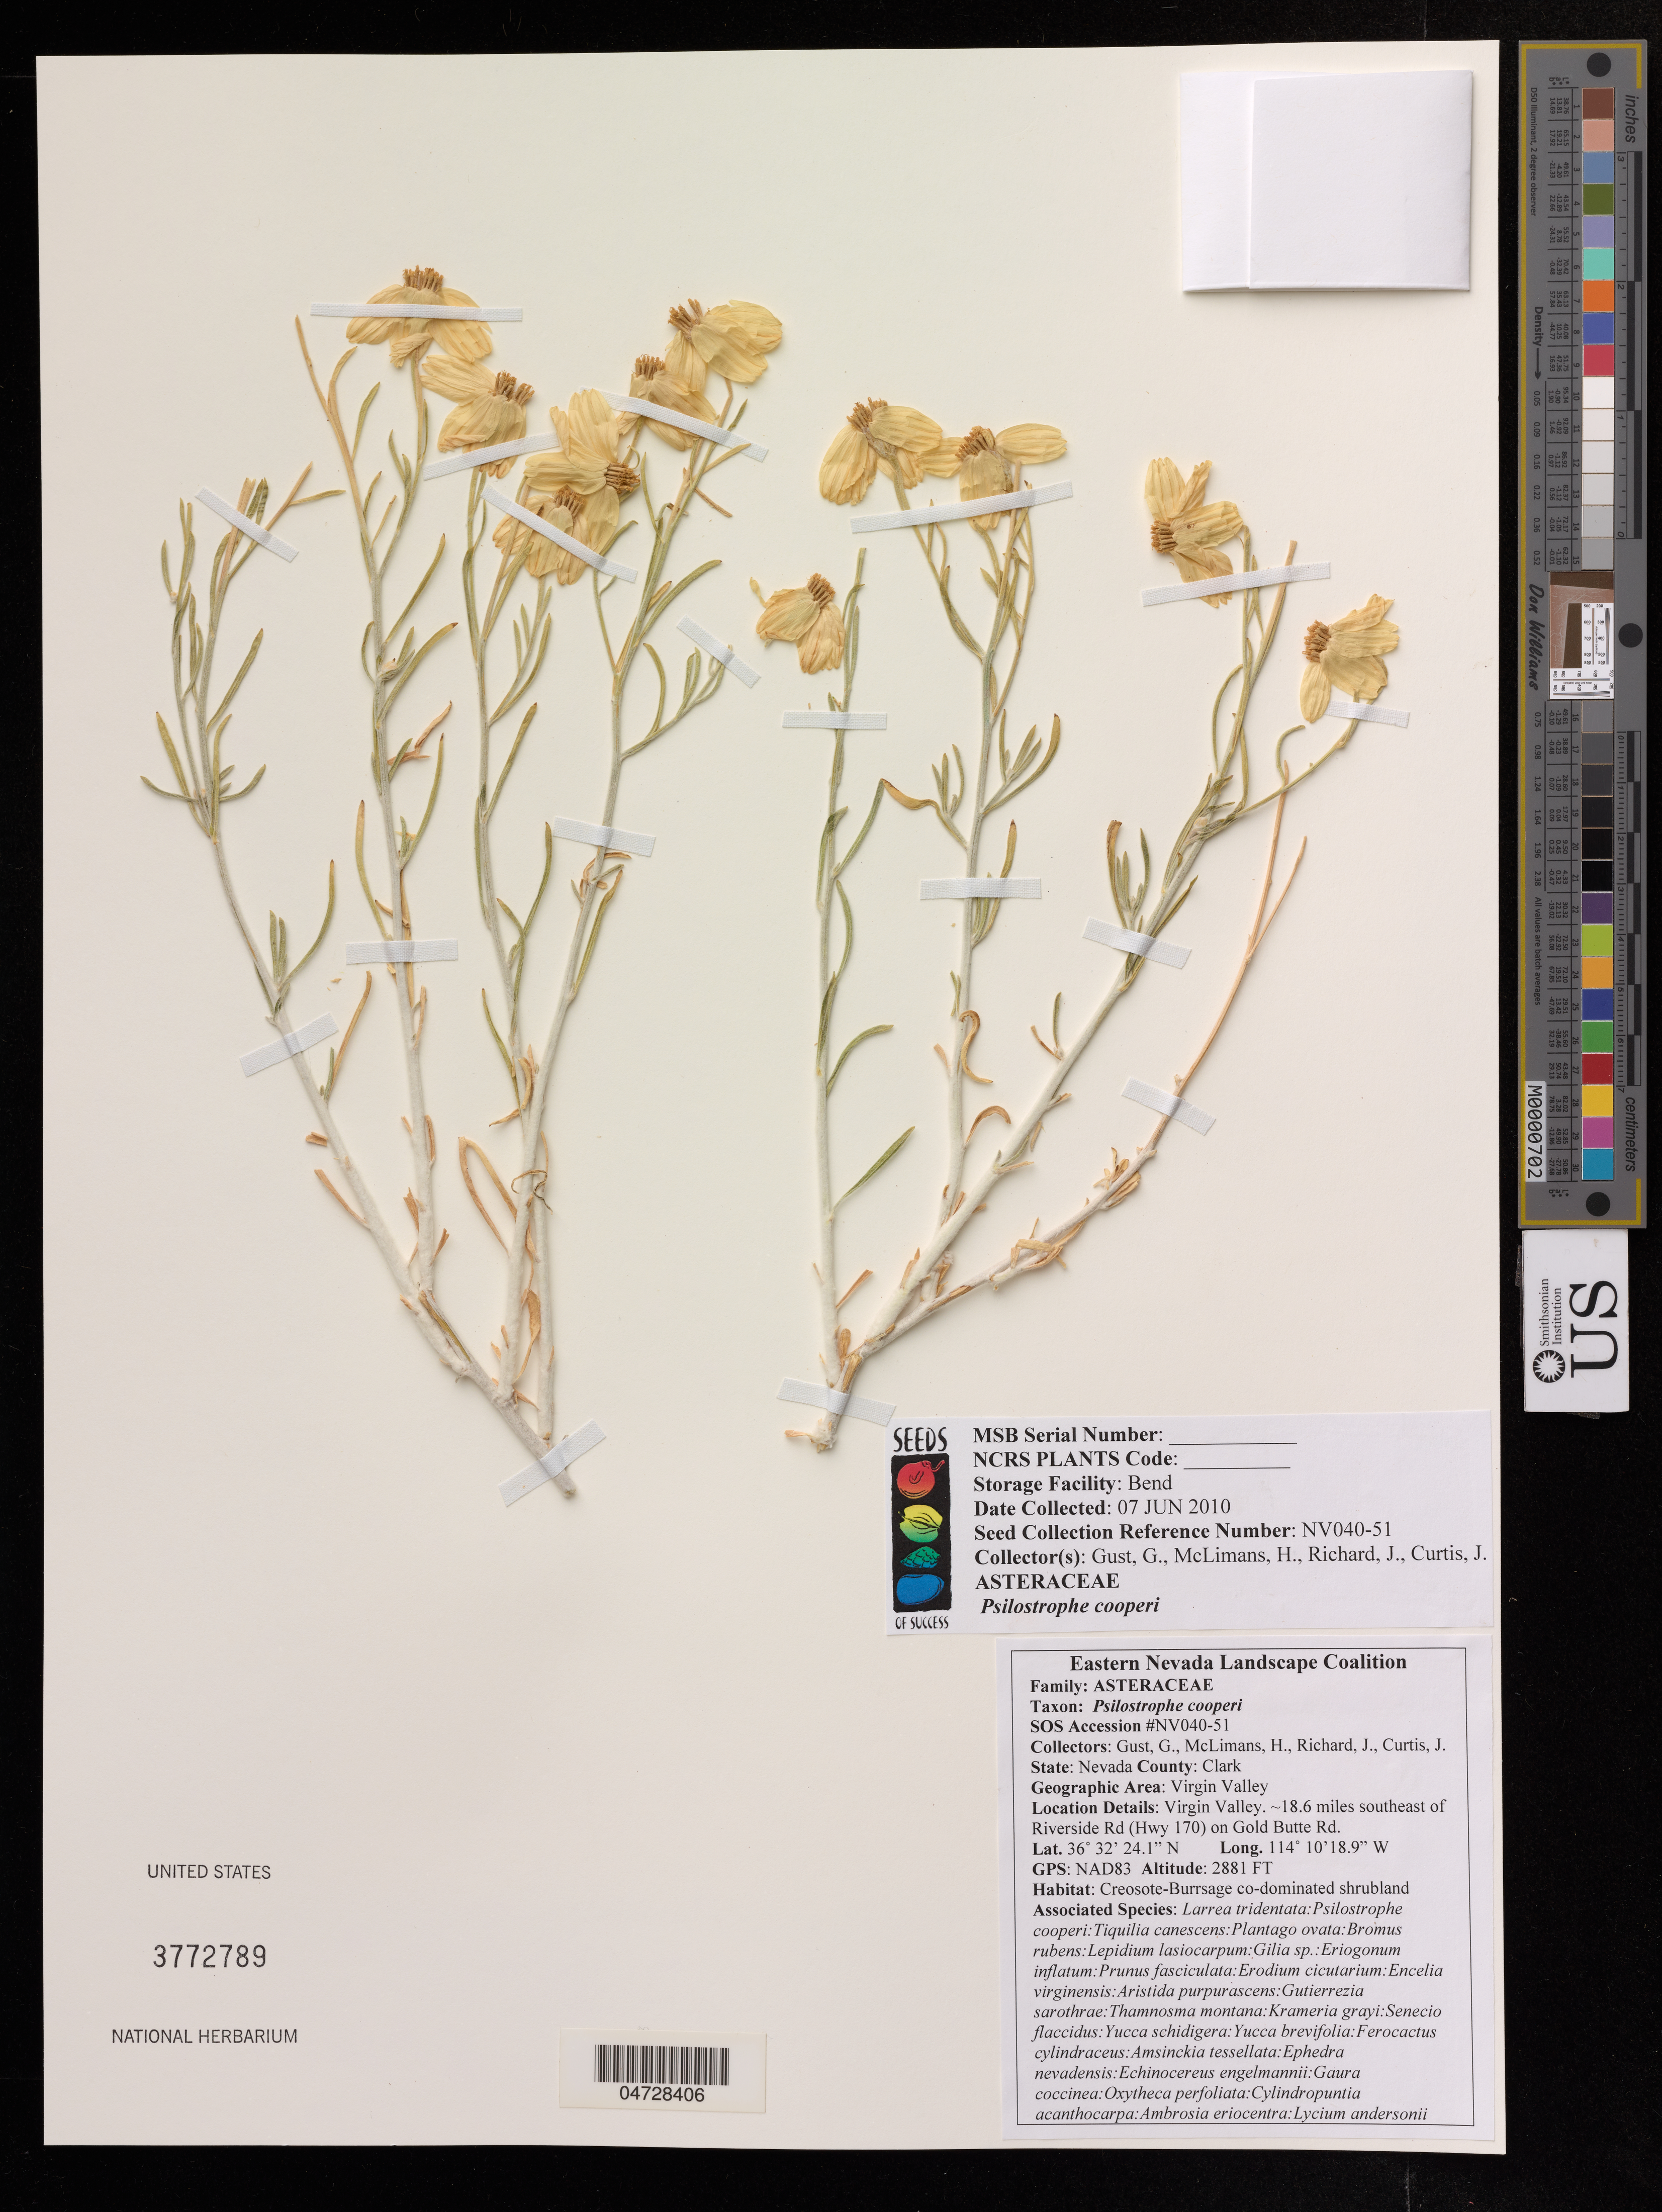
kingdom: Plantae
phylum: Tracheophyta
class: Magnoliopsida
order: Asterales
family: Asteraceae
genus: Psilostrophe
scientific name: Psilostrophe cooperi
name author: (A. Gray) Greene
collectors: G. Gust, H. McLimans, J. Richard & J. Curtis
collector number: NV040-51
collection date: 2010-06-07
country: United States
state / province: Nevada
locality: Clark County. Virgin Valley. ~18.6 miles southwest of Riverside Rd (Hwy 170) on Gold Butte Rd.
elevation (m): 878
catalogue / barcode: US 3772789